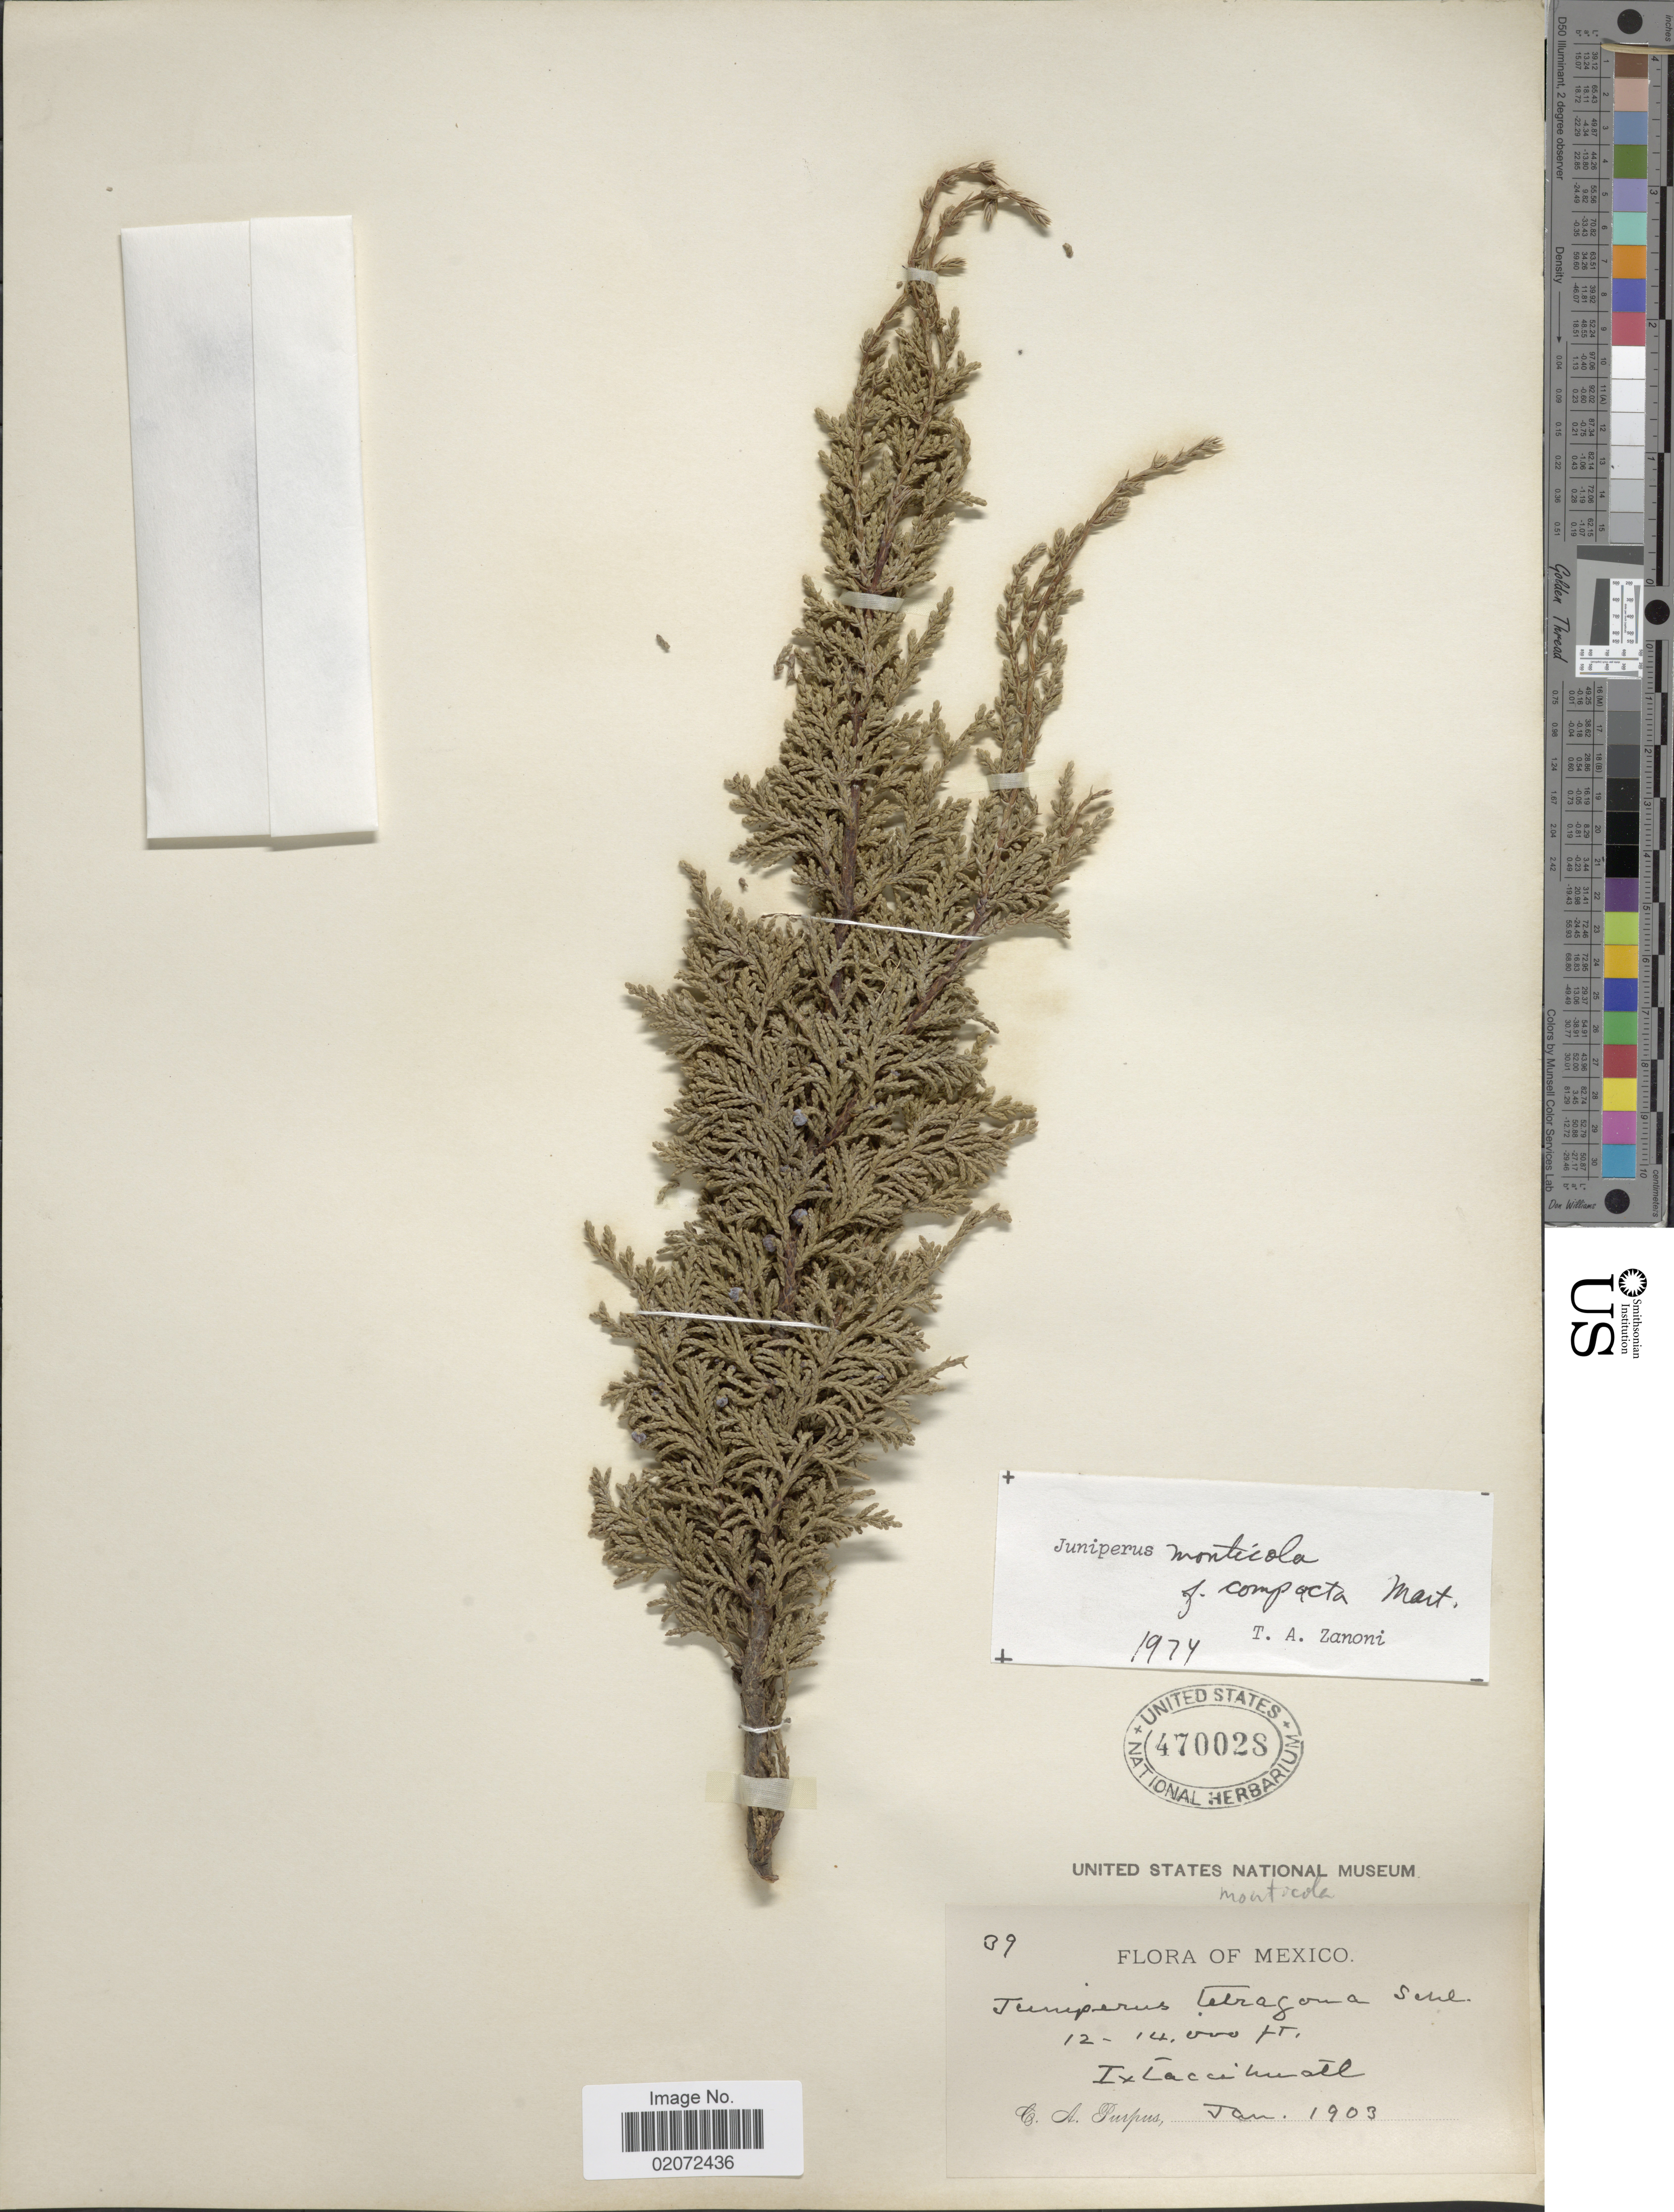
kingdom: Plantae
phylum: Tracheophyta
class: Pinopsida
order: Pinales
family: Cupressaceae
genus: Juniperus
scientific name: Juniperus monticola f. compacta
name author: Martínez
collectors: C. A. Purpus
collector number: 39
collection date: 1903-01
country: Mexico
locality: Ixtaccihuatl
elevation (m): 3658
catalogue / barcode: US 470028